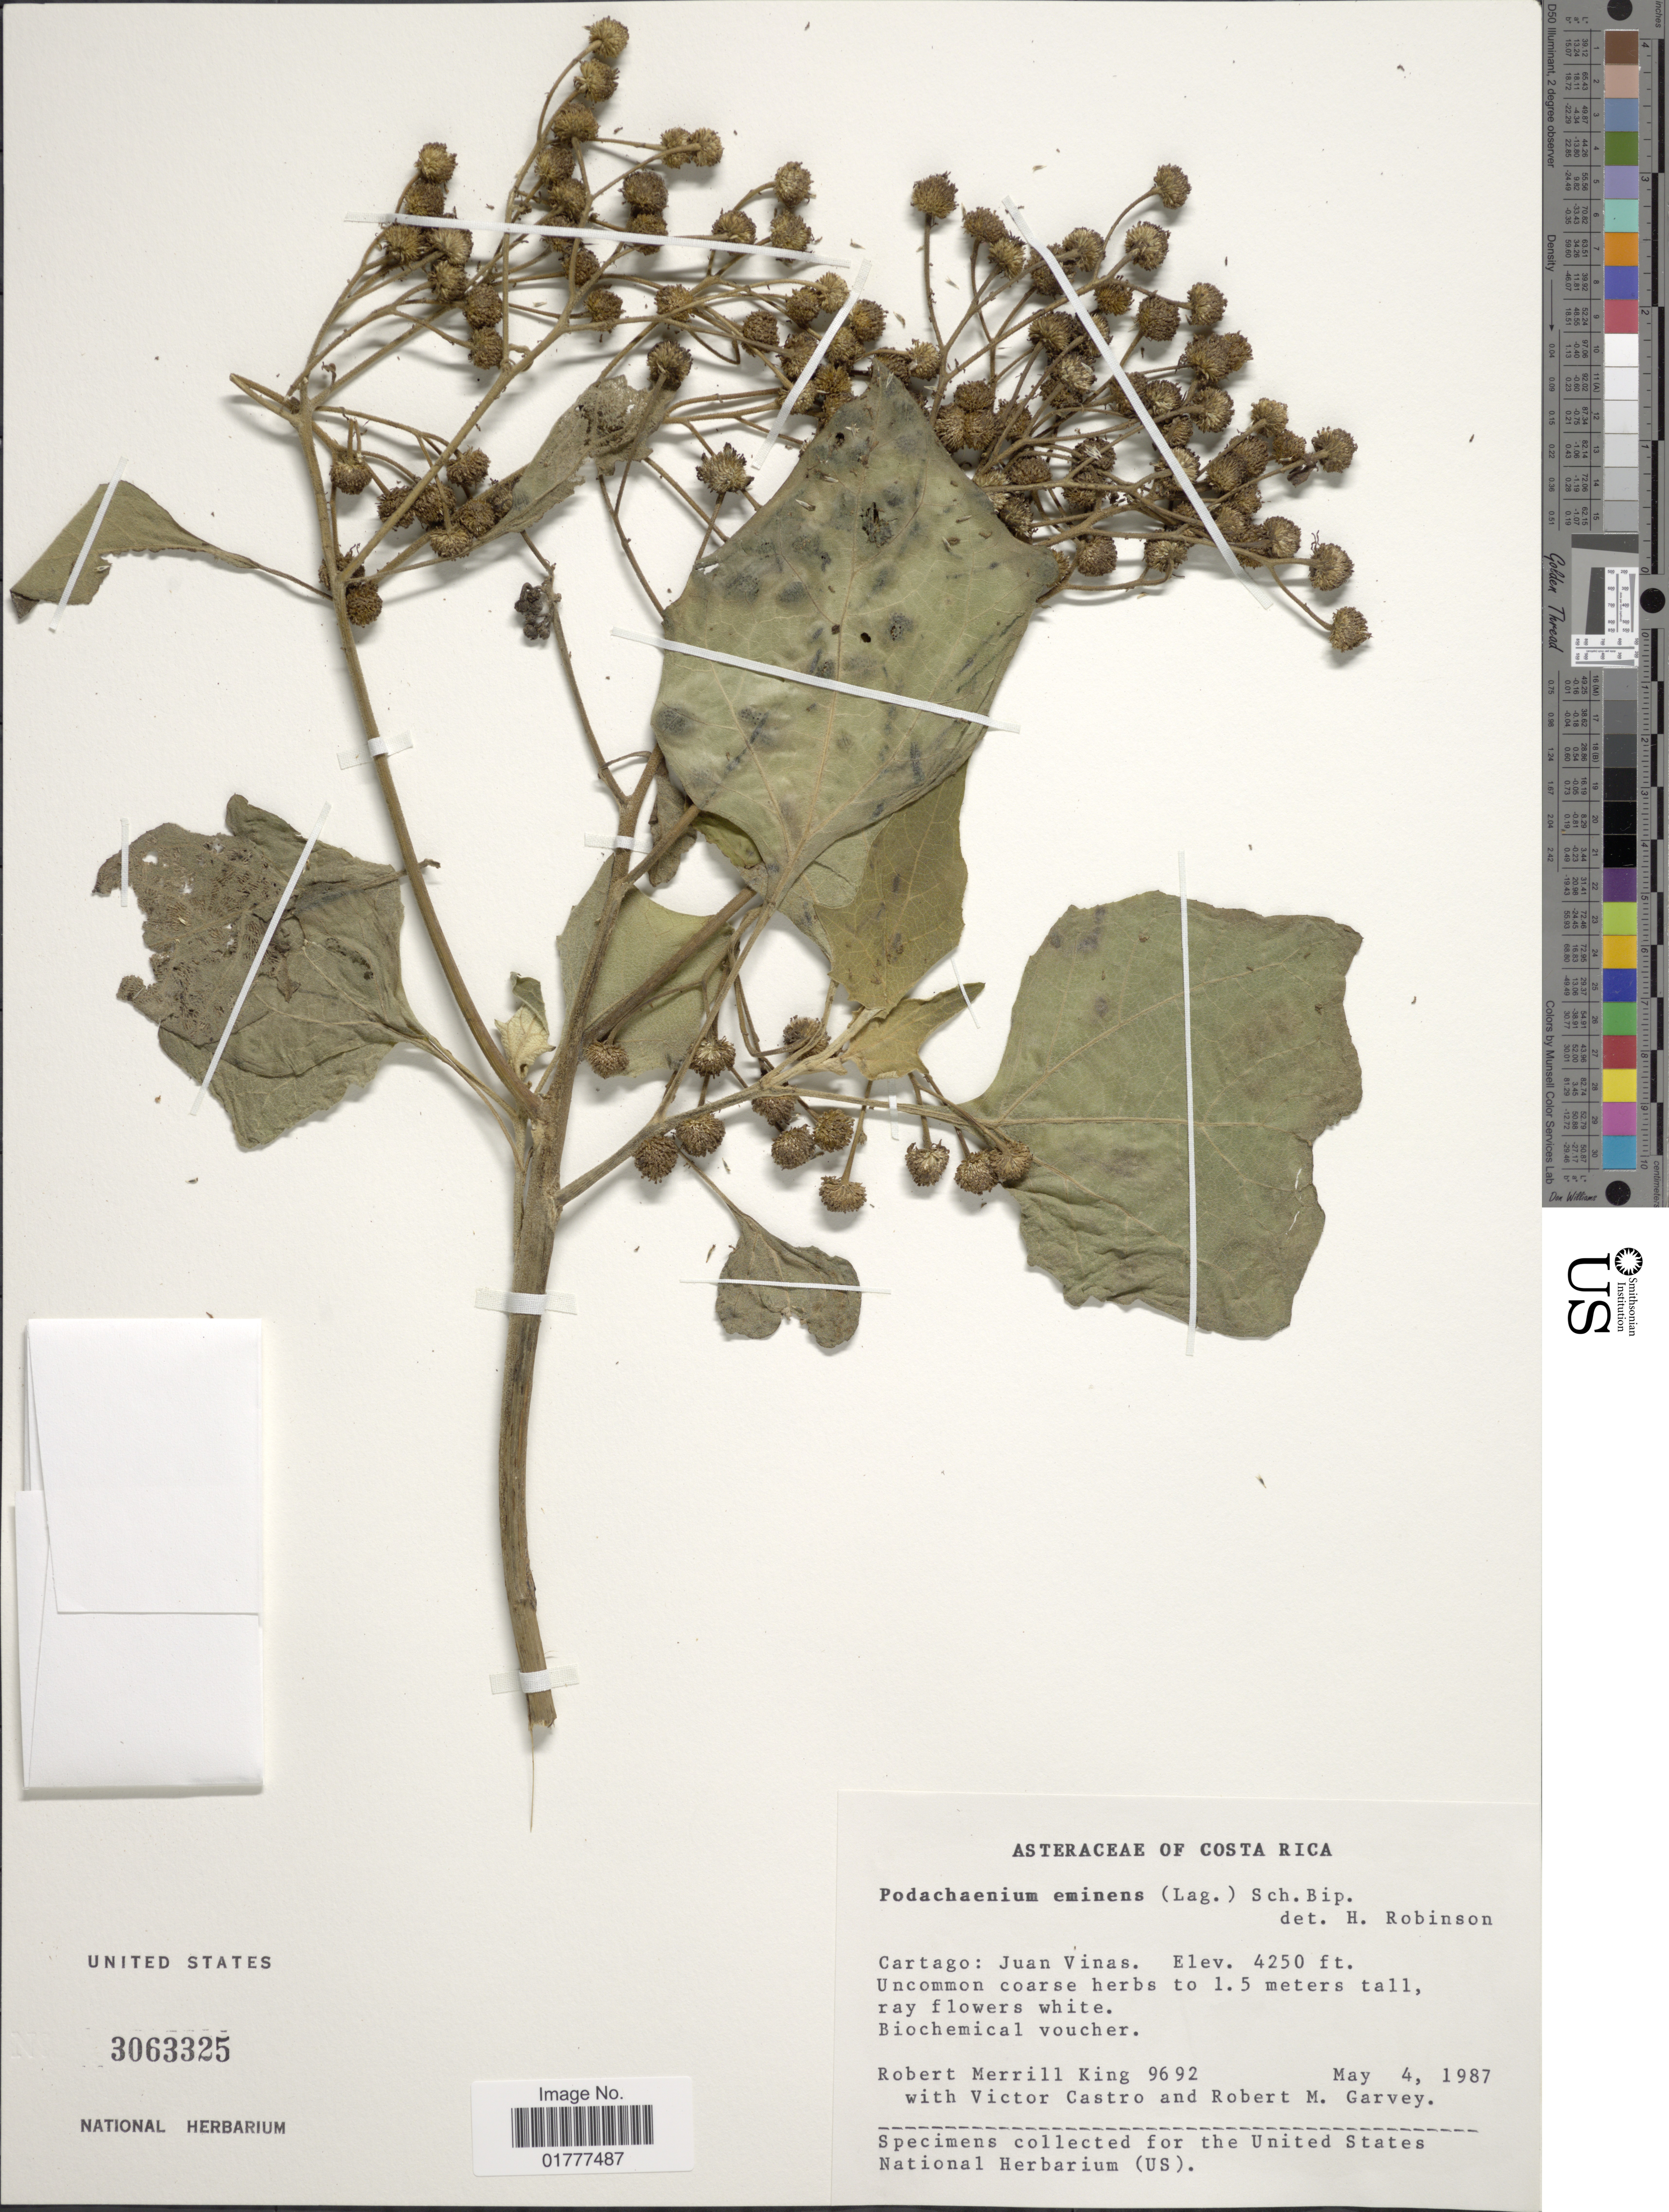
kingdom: Plantae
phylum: Tracheophyta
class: Magnoliopsida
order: Asterales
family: Asteraceae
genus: Podachaenium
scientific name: Podachaenium eminens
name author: (Lag.) Sch. Bip. ex Sch. Bip.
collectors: R. M. King, V. Castro & R. Garvey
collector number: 9692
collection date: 1987-05-04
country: Costa Rica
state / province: Cartago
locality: Cartago: Juan Vinas.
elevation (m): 1295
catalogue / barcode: US 3063325